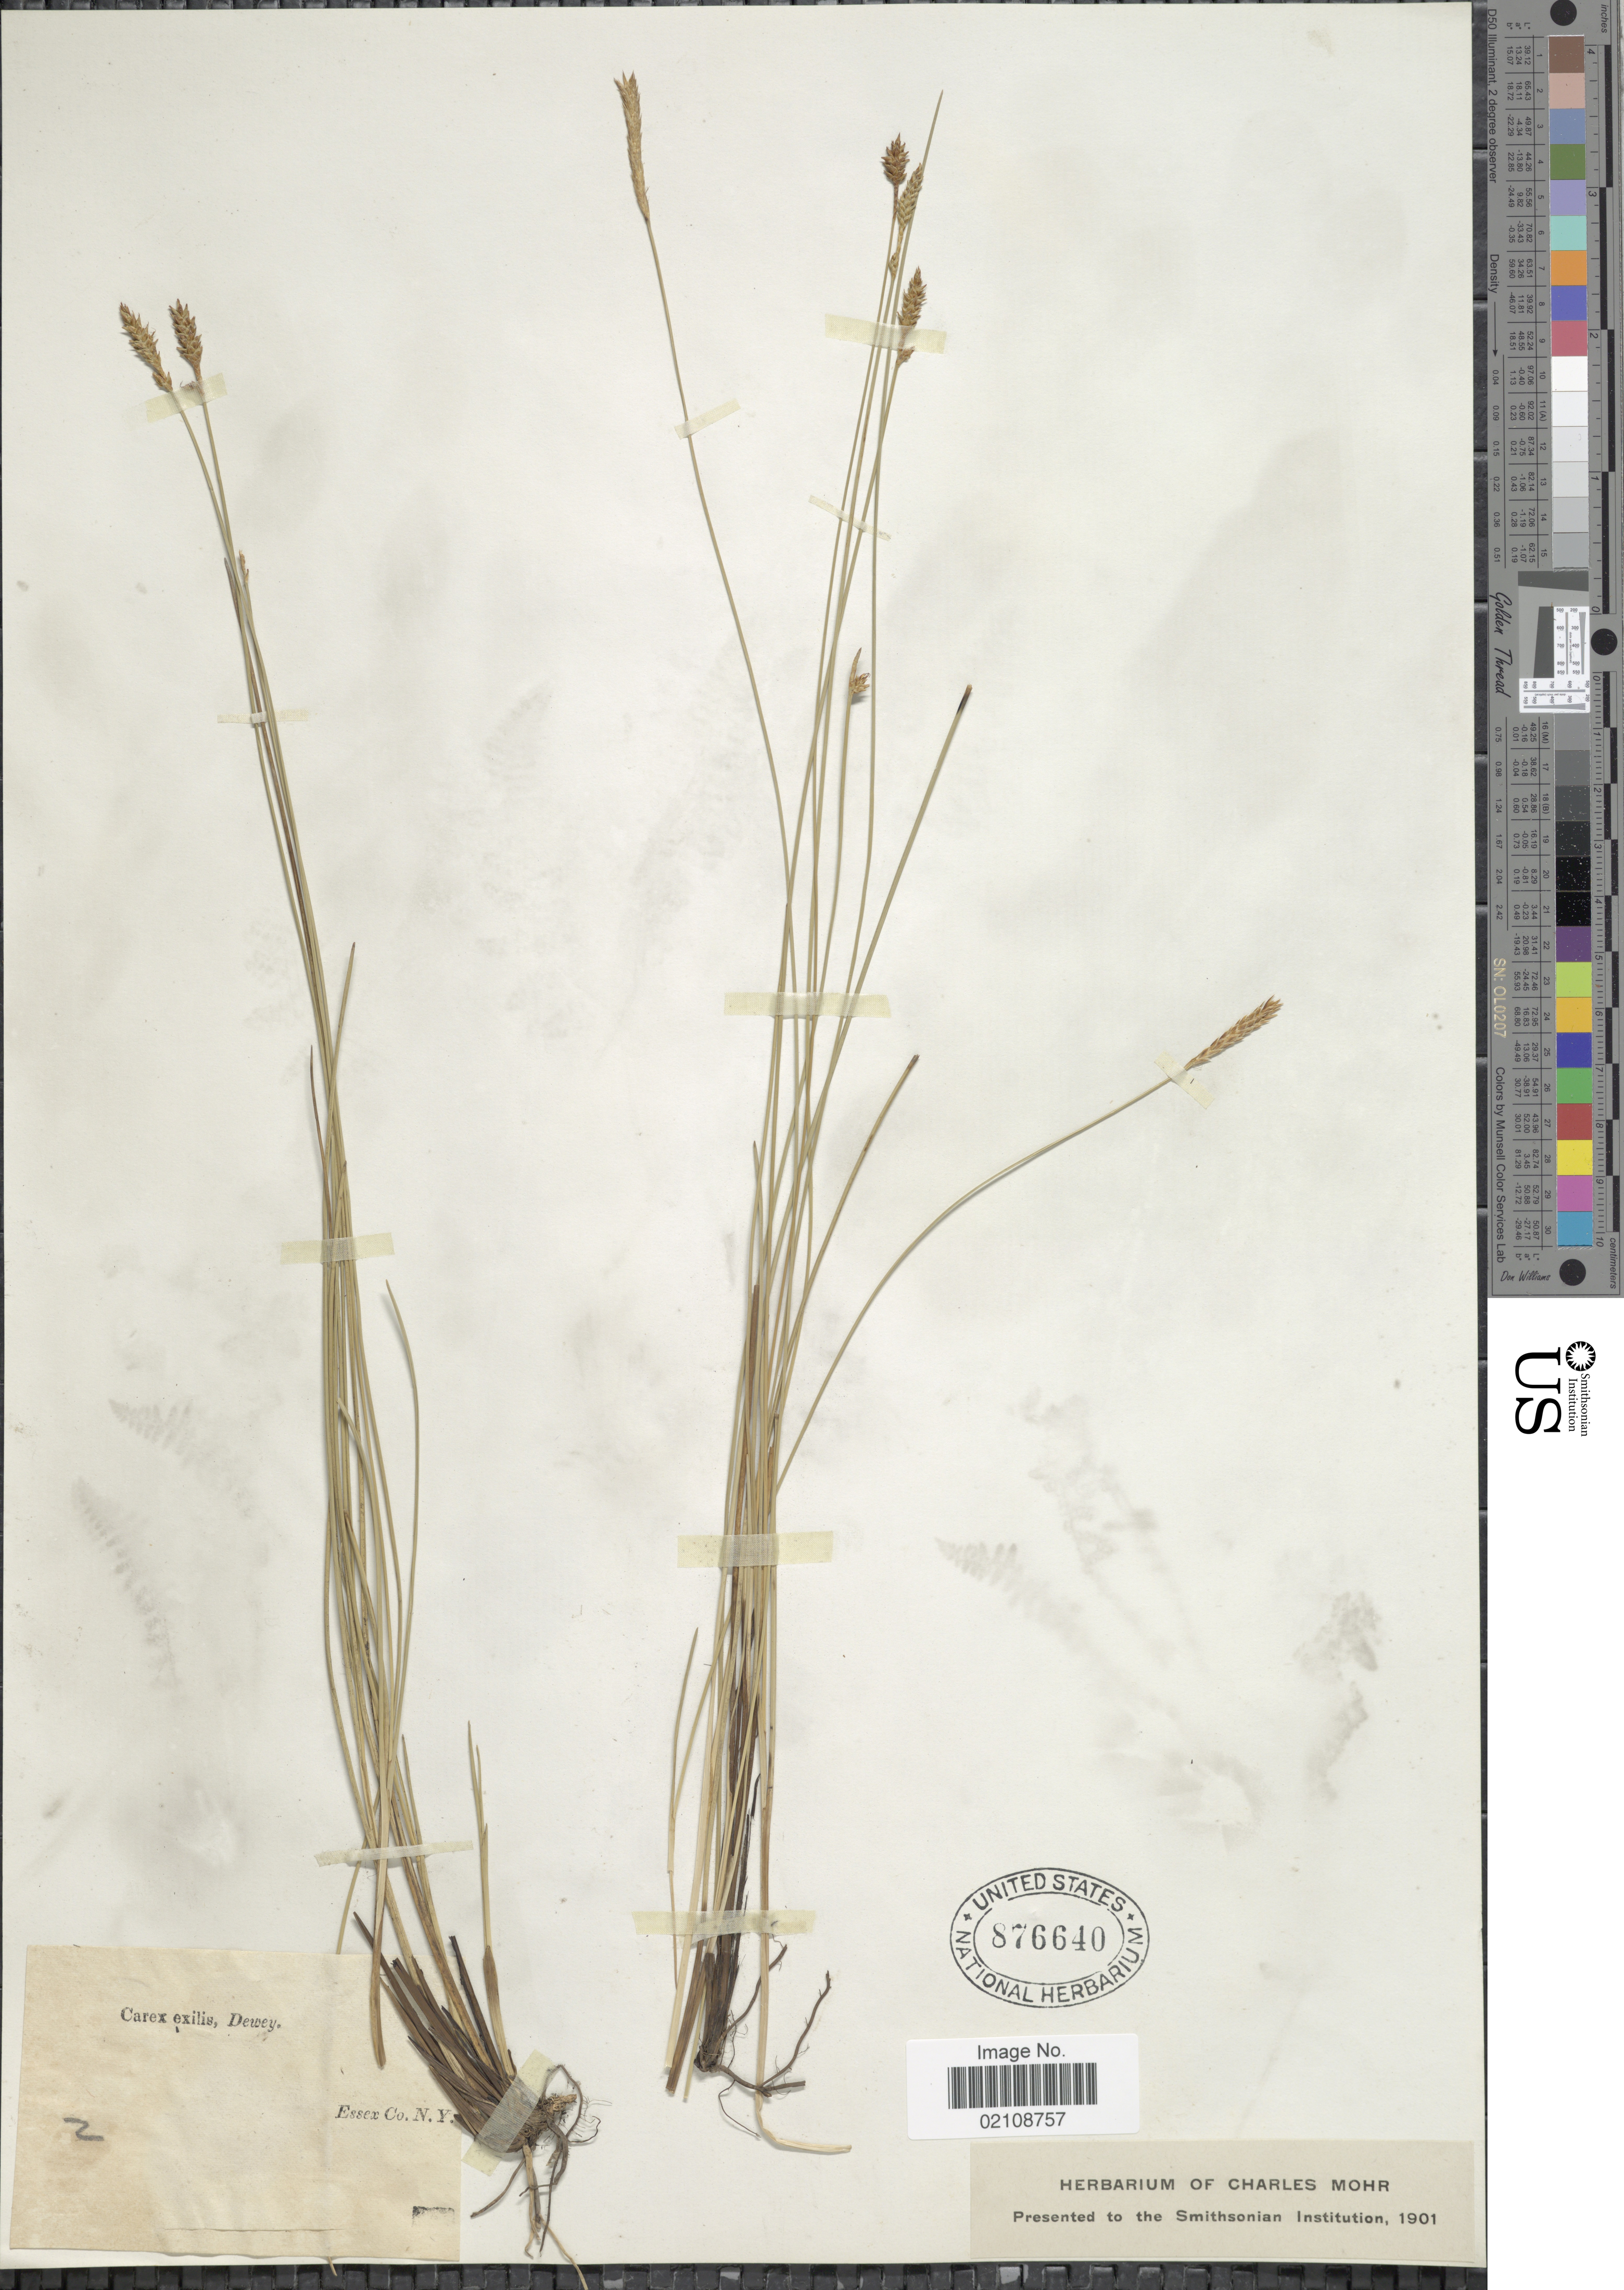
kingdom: Plantae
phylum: Tracheophyta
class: Liliopsida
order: Poales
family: Cyperaceae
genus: Carex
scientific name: Carex exilis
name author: Dewey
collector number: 2?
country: United States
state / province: New York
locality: Essex Co.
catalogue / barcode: US 876640